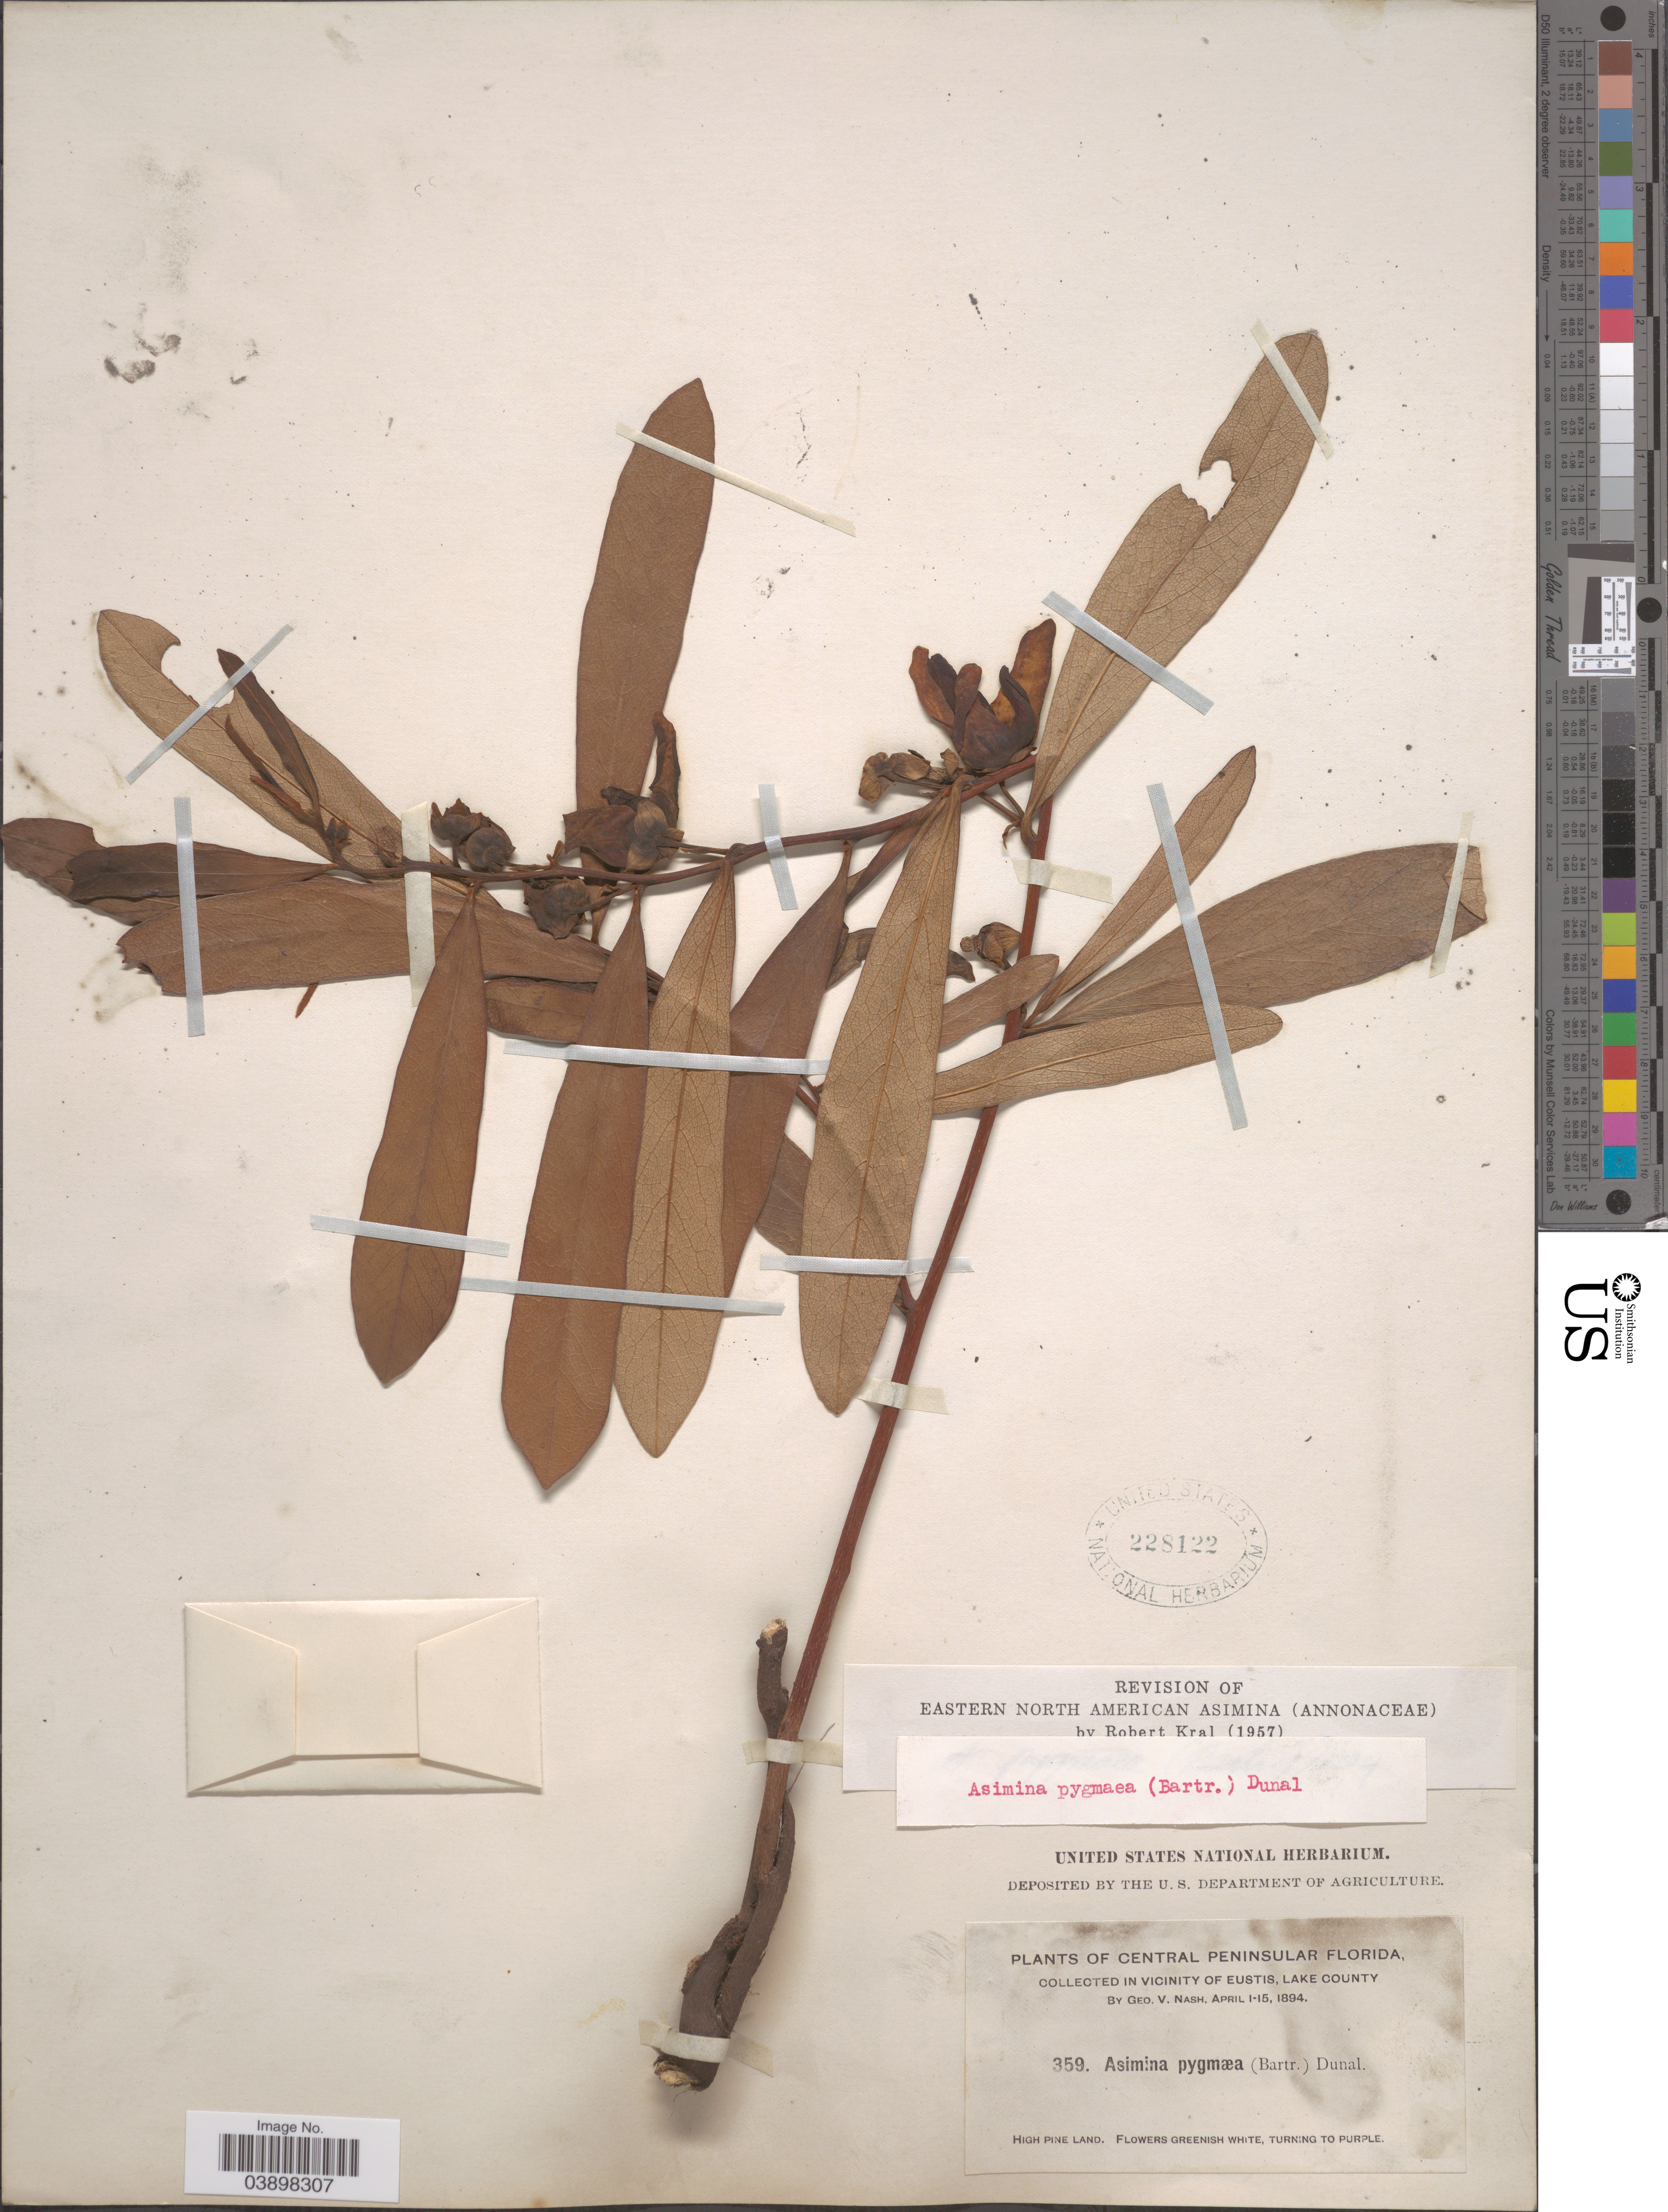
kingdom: Plantae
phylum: Tracheophyta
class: Magnoliopsida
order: Magnoliales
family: Annonaceae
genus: Asimina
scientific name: Asimina pygmaea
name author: Dunal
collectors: G. V. Nash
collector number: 359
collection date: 1894-04-01/1894-04-15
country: United States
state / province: Florida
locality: Central Peninsular Florida. In Vicinity of Eustis, Lake County. High Pine land.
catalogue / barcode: US 228122